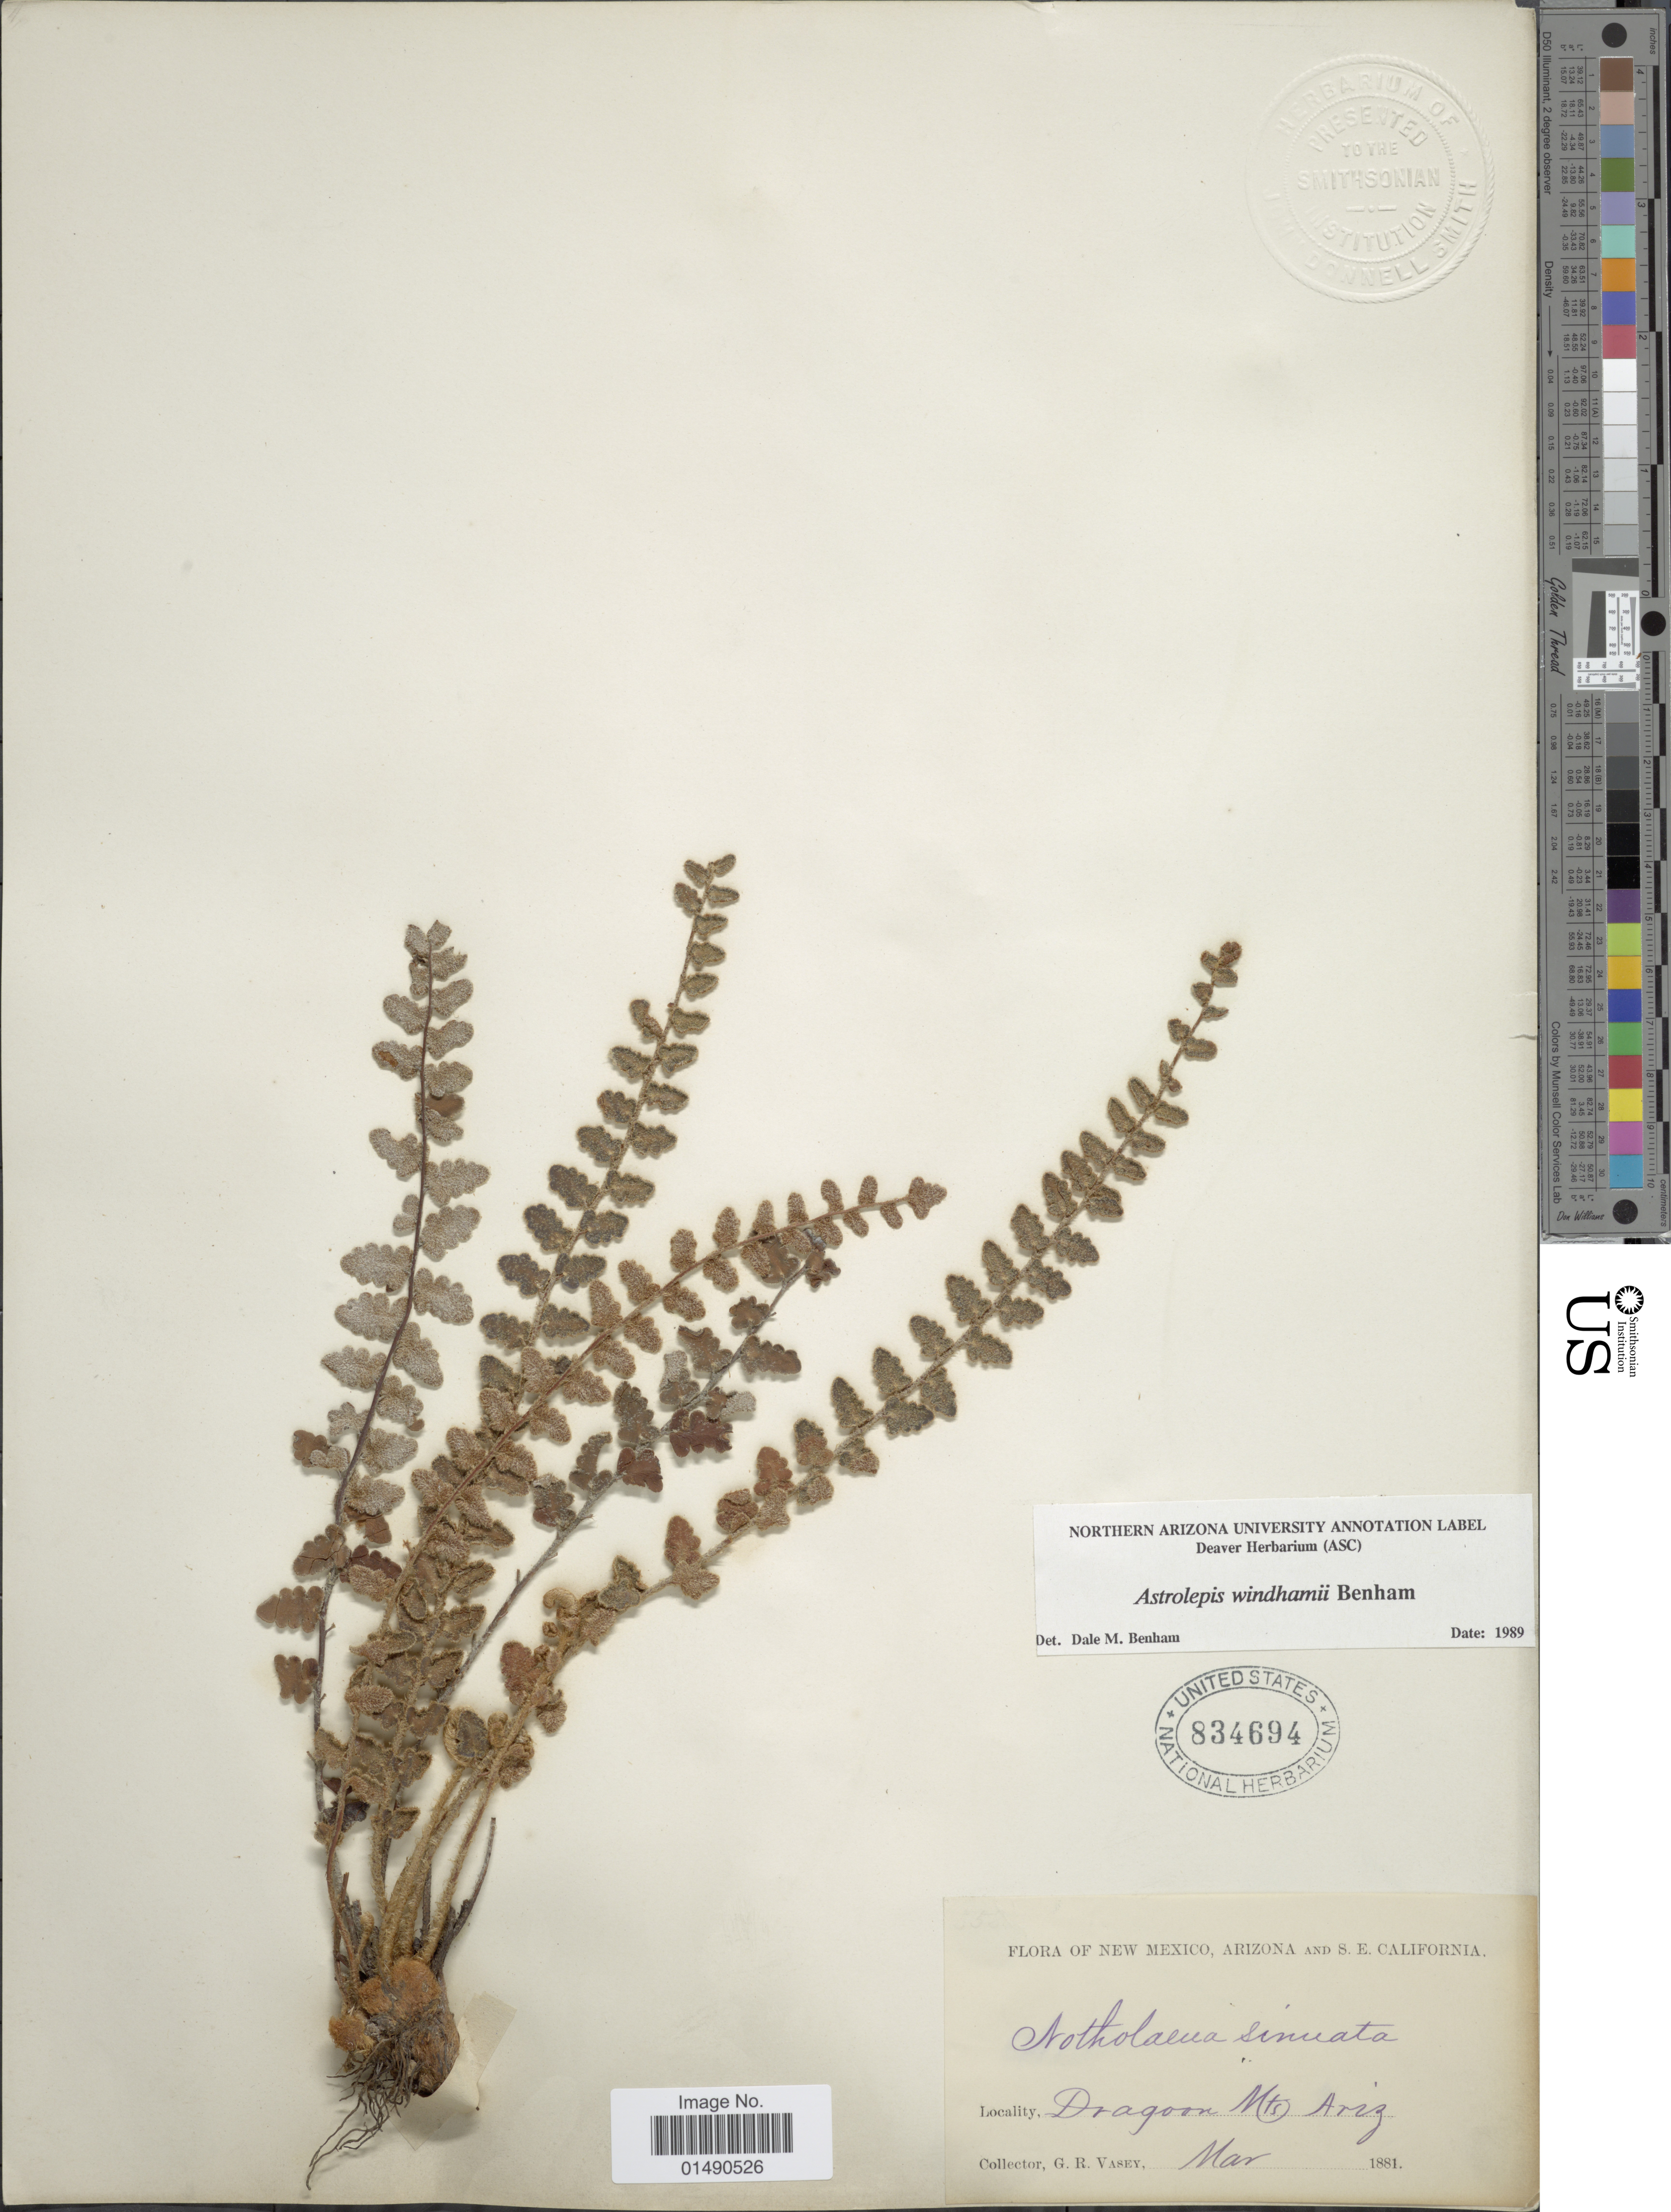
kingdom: Plantae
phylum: Tracheophyta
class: Polypodiopsida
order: Polypodiales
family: Pteridaceae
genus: Astrolepis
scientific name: Astrolepis windhamii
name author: D.M. Benham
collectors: G. R. Vasey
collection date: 1881-03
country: United States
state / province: Arizona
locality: Dragon Mts.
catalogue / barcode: US 834694